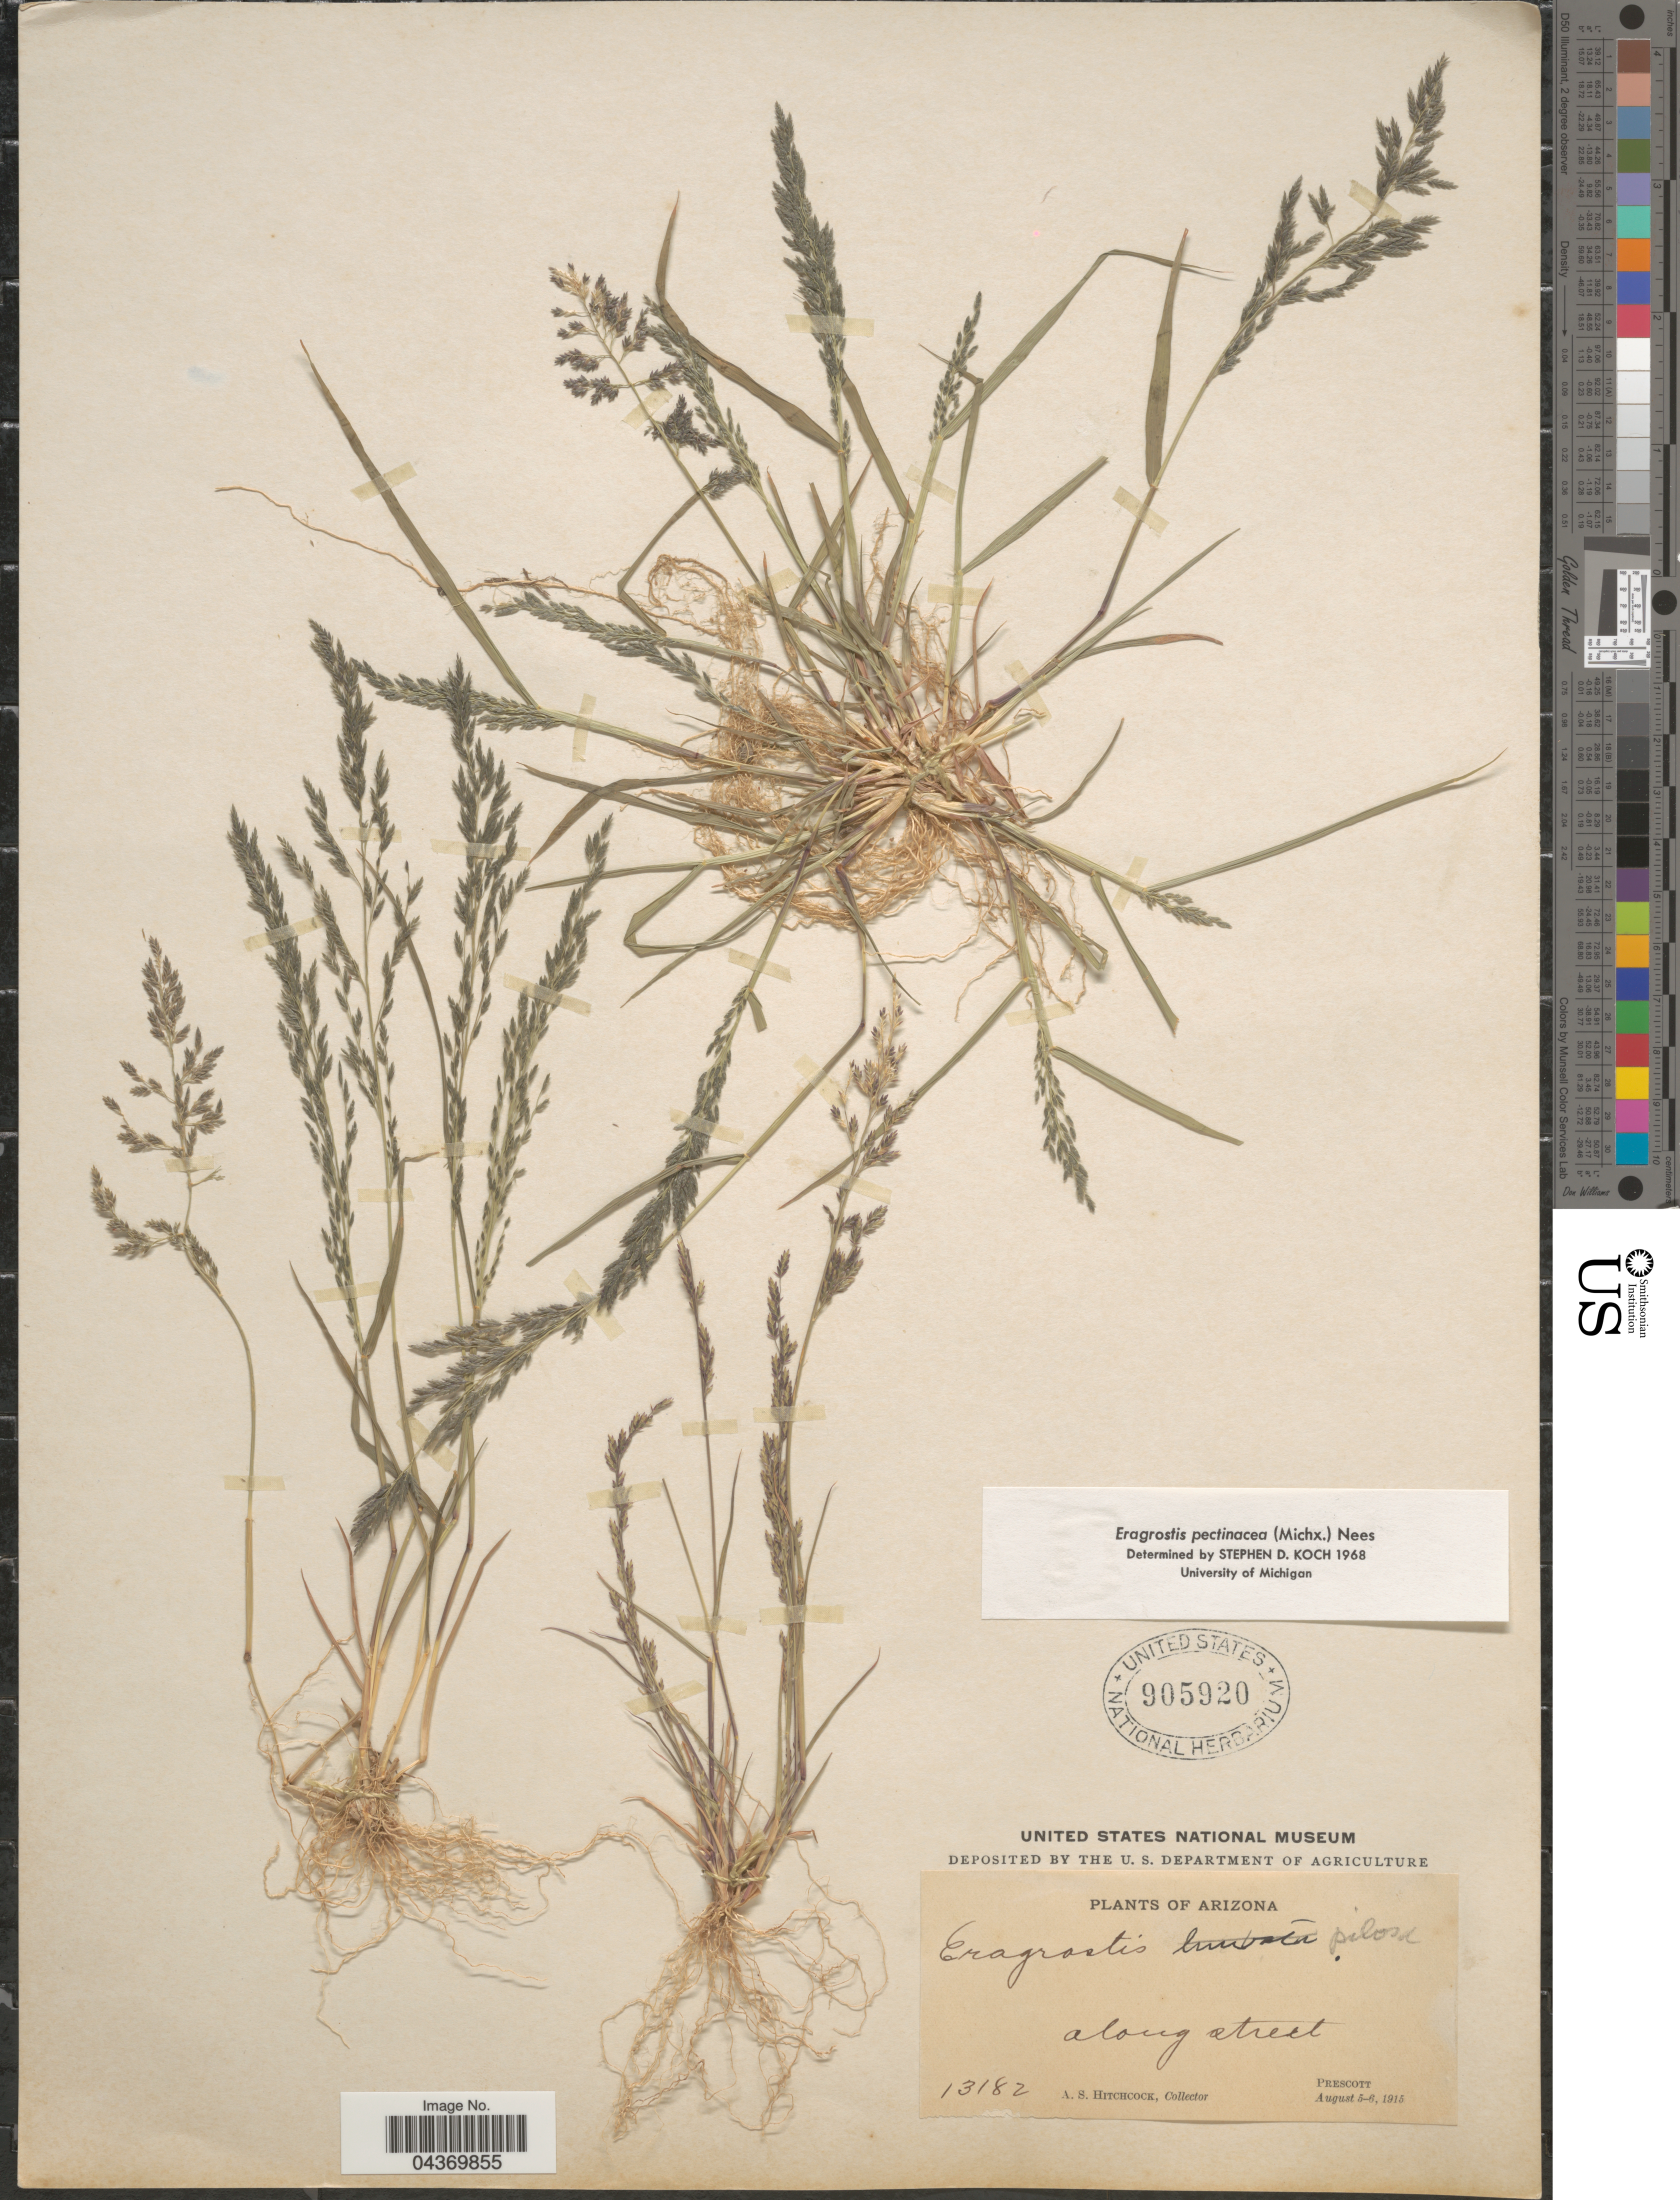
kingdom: Plantae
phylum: Tracheophyta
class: Liliopsida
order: Poales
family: Poaceae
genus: Eragrostis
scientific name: Eragrostis pectinacea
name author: (Michx.) Nees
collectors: A. S. Hitchcock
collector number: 13182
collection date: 1915-08-05/1915-08-06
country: United States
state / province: Arizona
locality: Along street. Prescott.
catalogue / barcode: US 905920